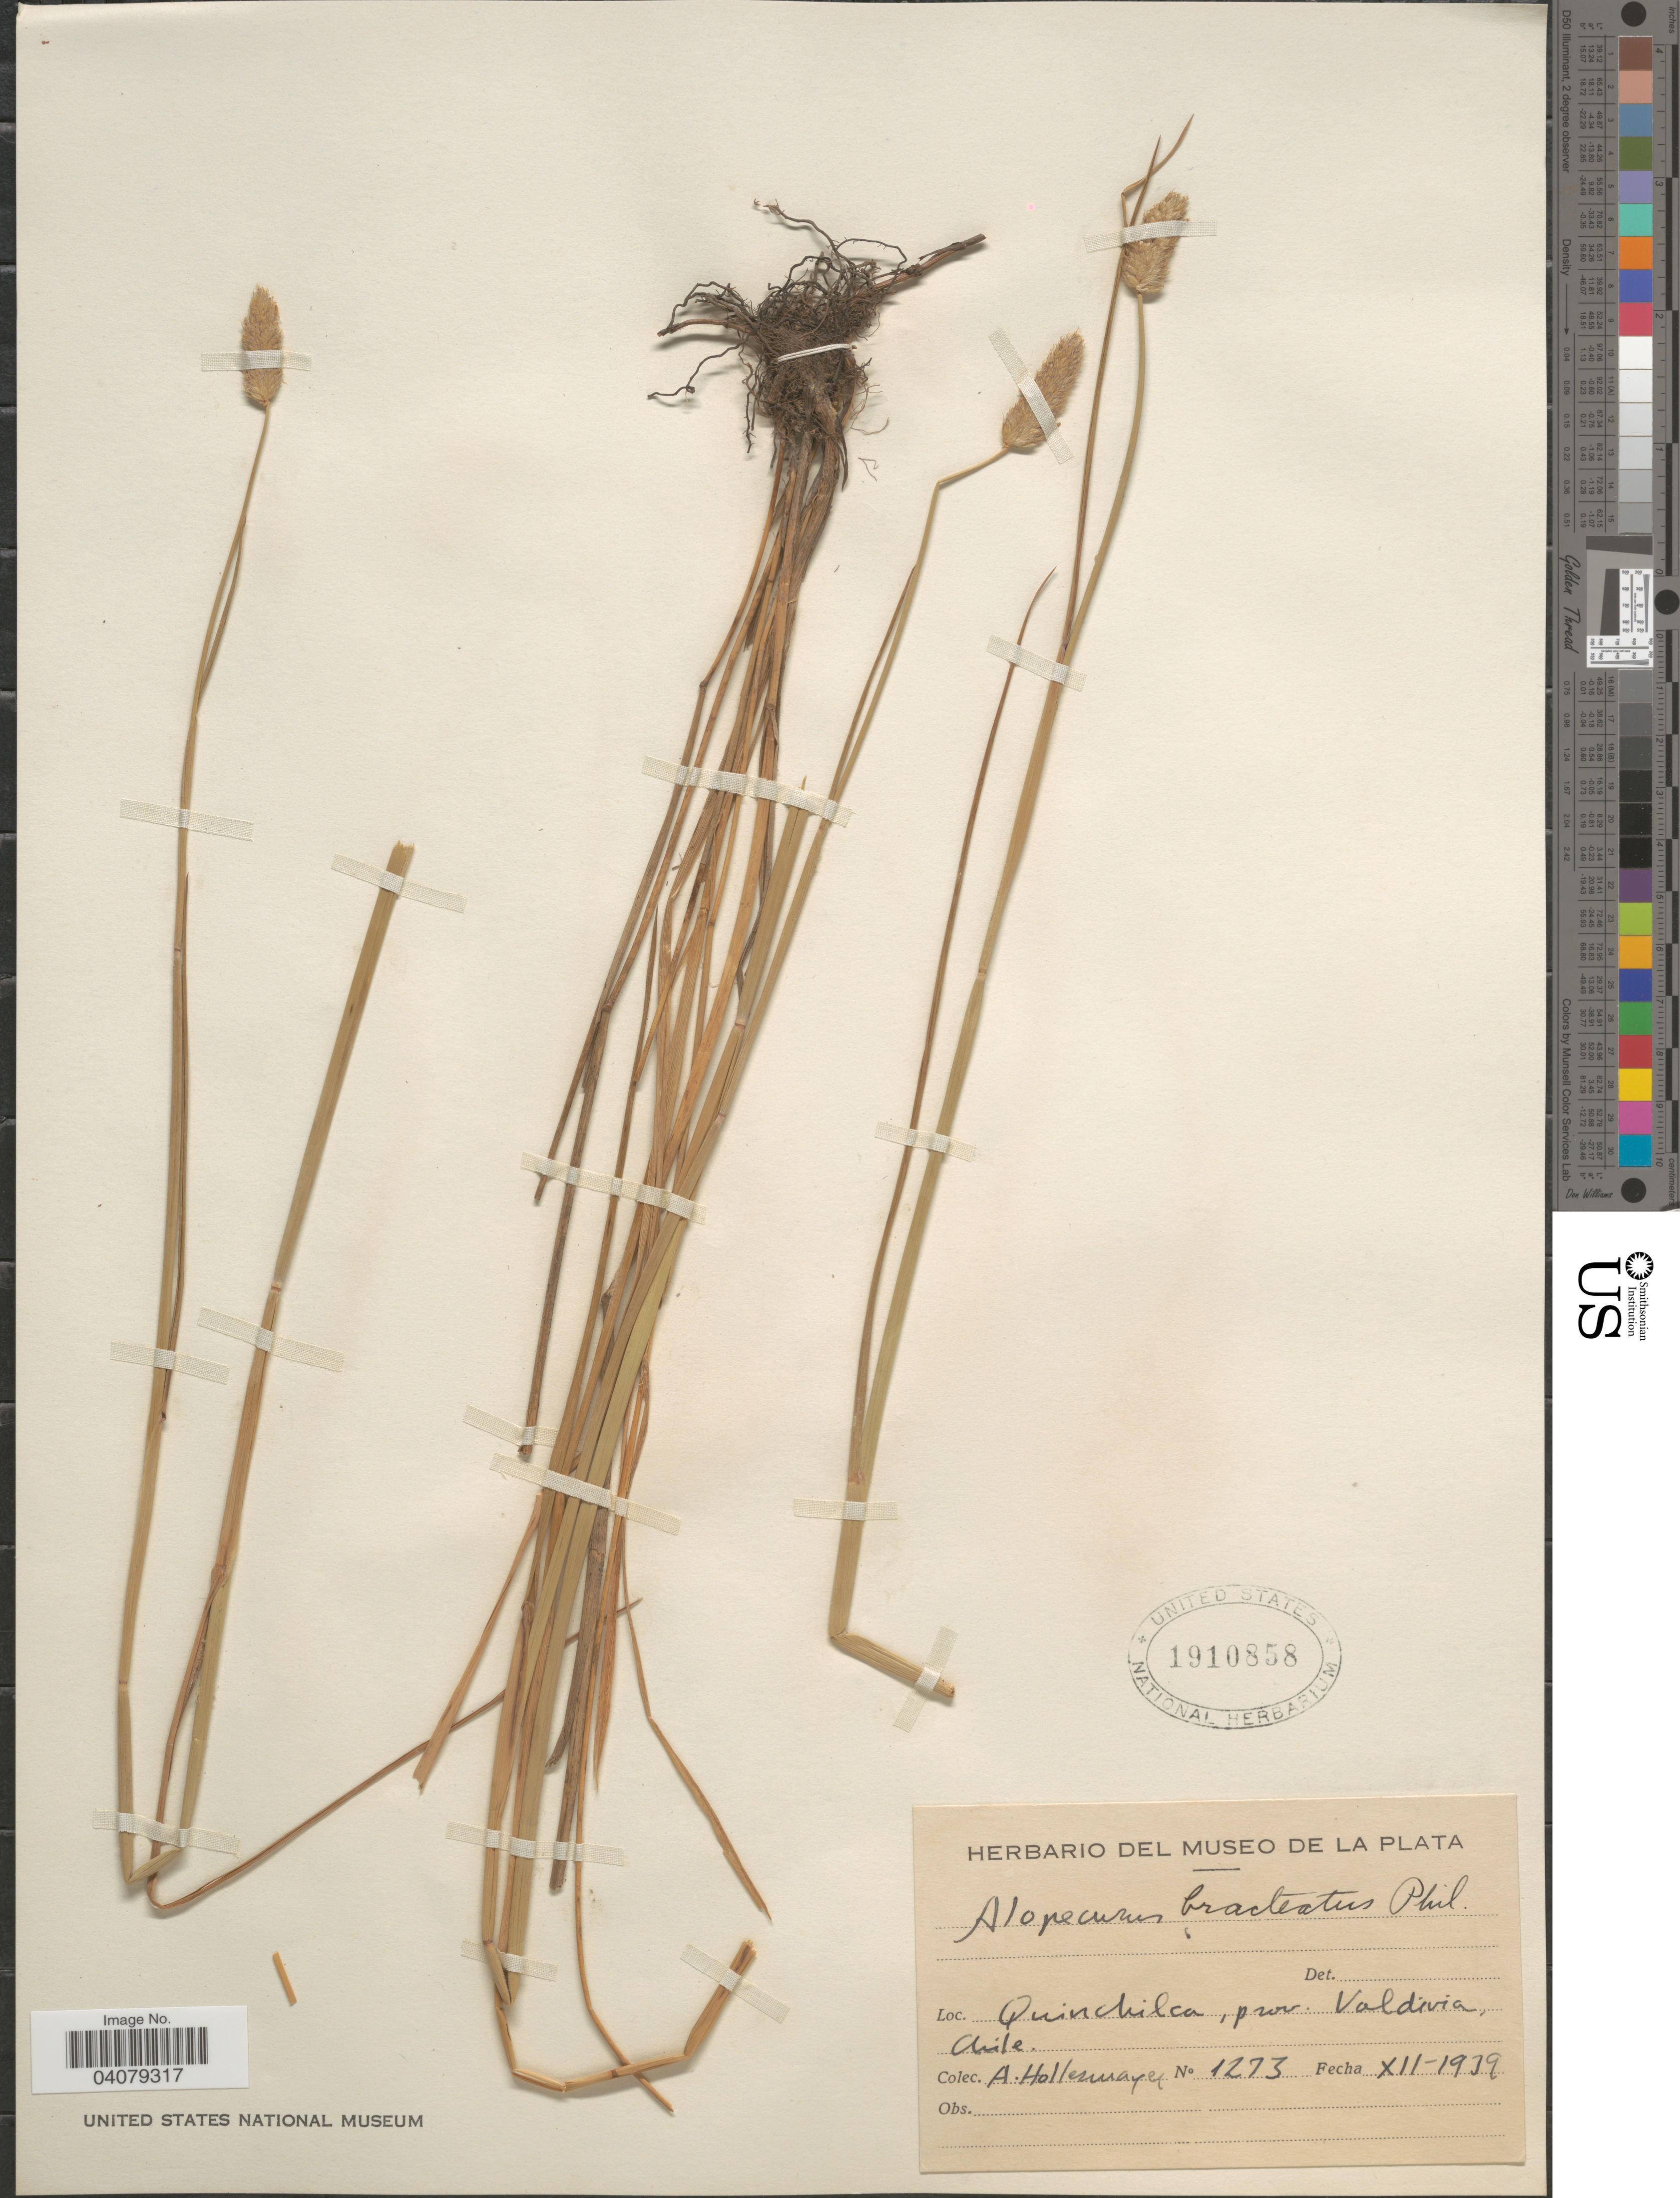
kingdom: Plantae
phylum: Tracheophyta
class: Liliopsida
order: Poales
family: Poaceae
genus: Alopecurus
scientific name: Alopecurus sp.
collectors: A. Hollermayer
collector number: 1273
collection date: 1939-12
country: Chile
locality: Quinchilca, prov. Valdivia.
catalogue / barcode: US 1910858